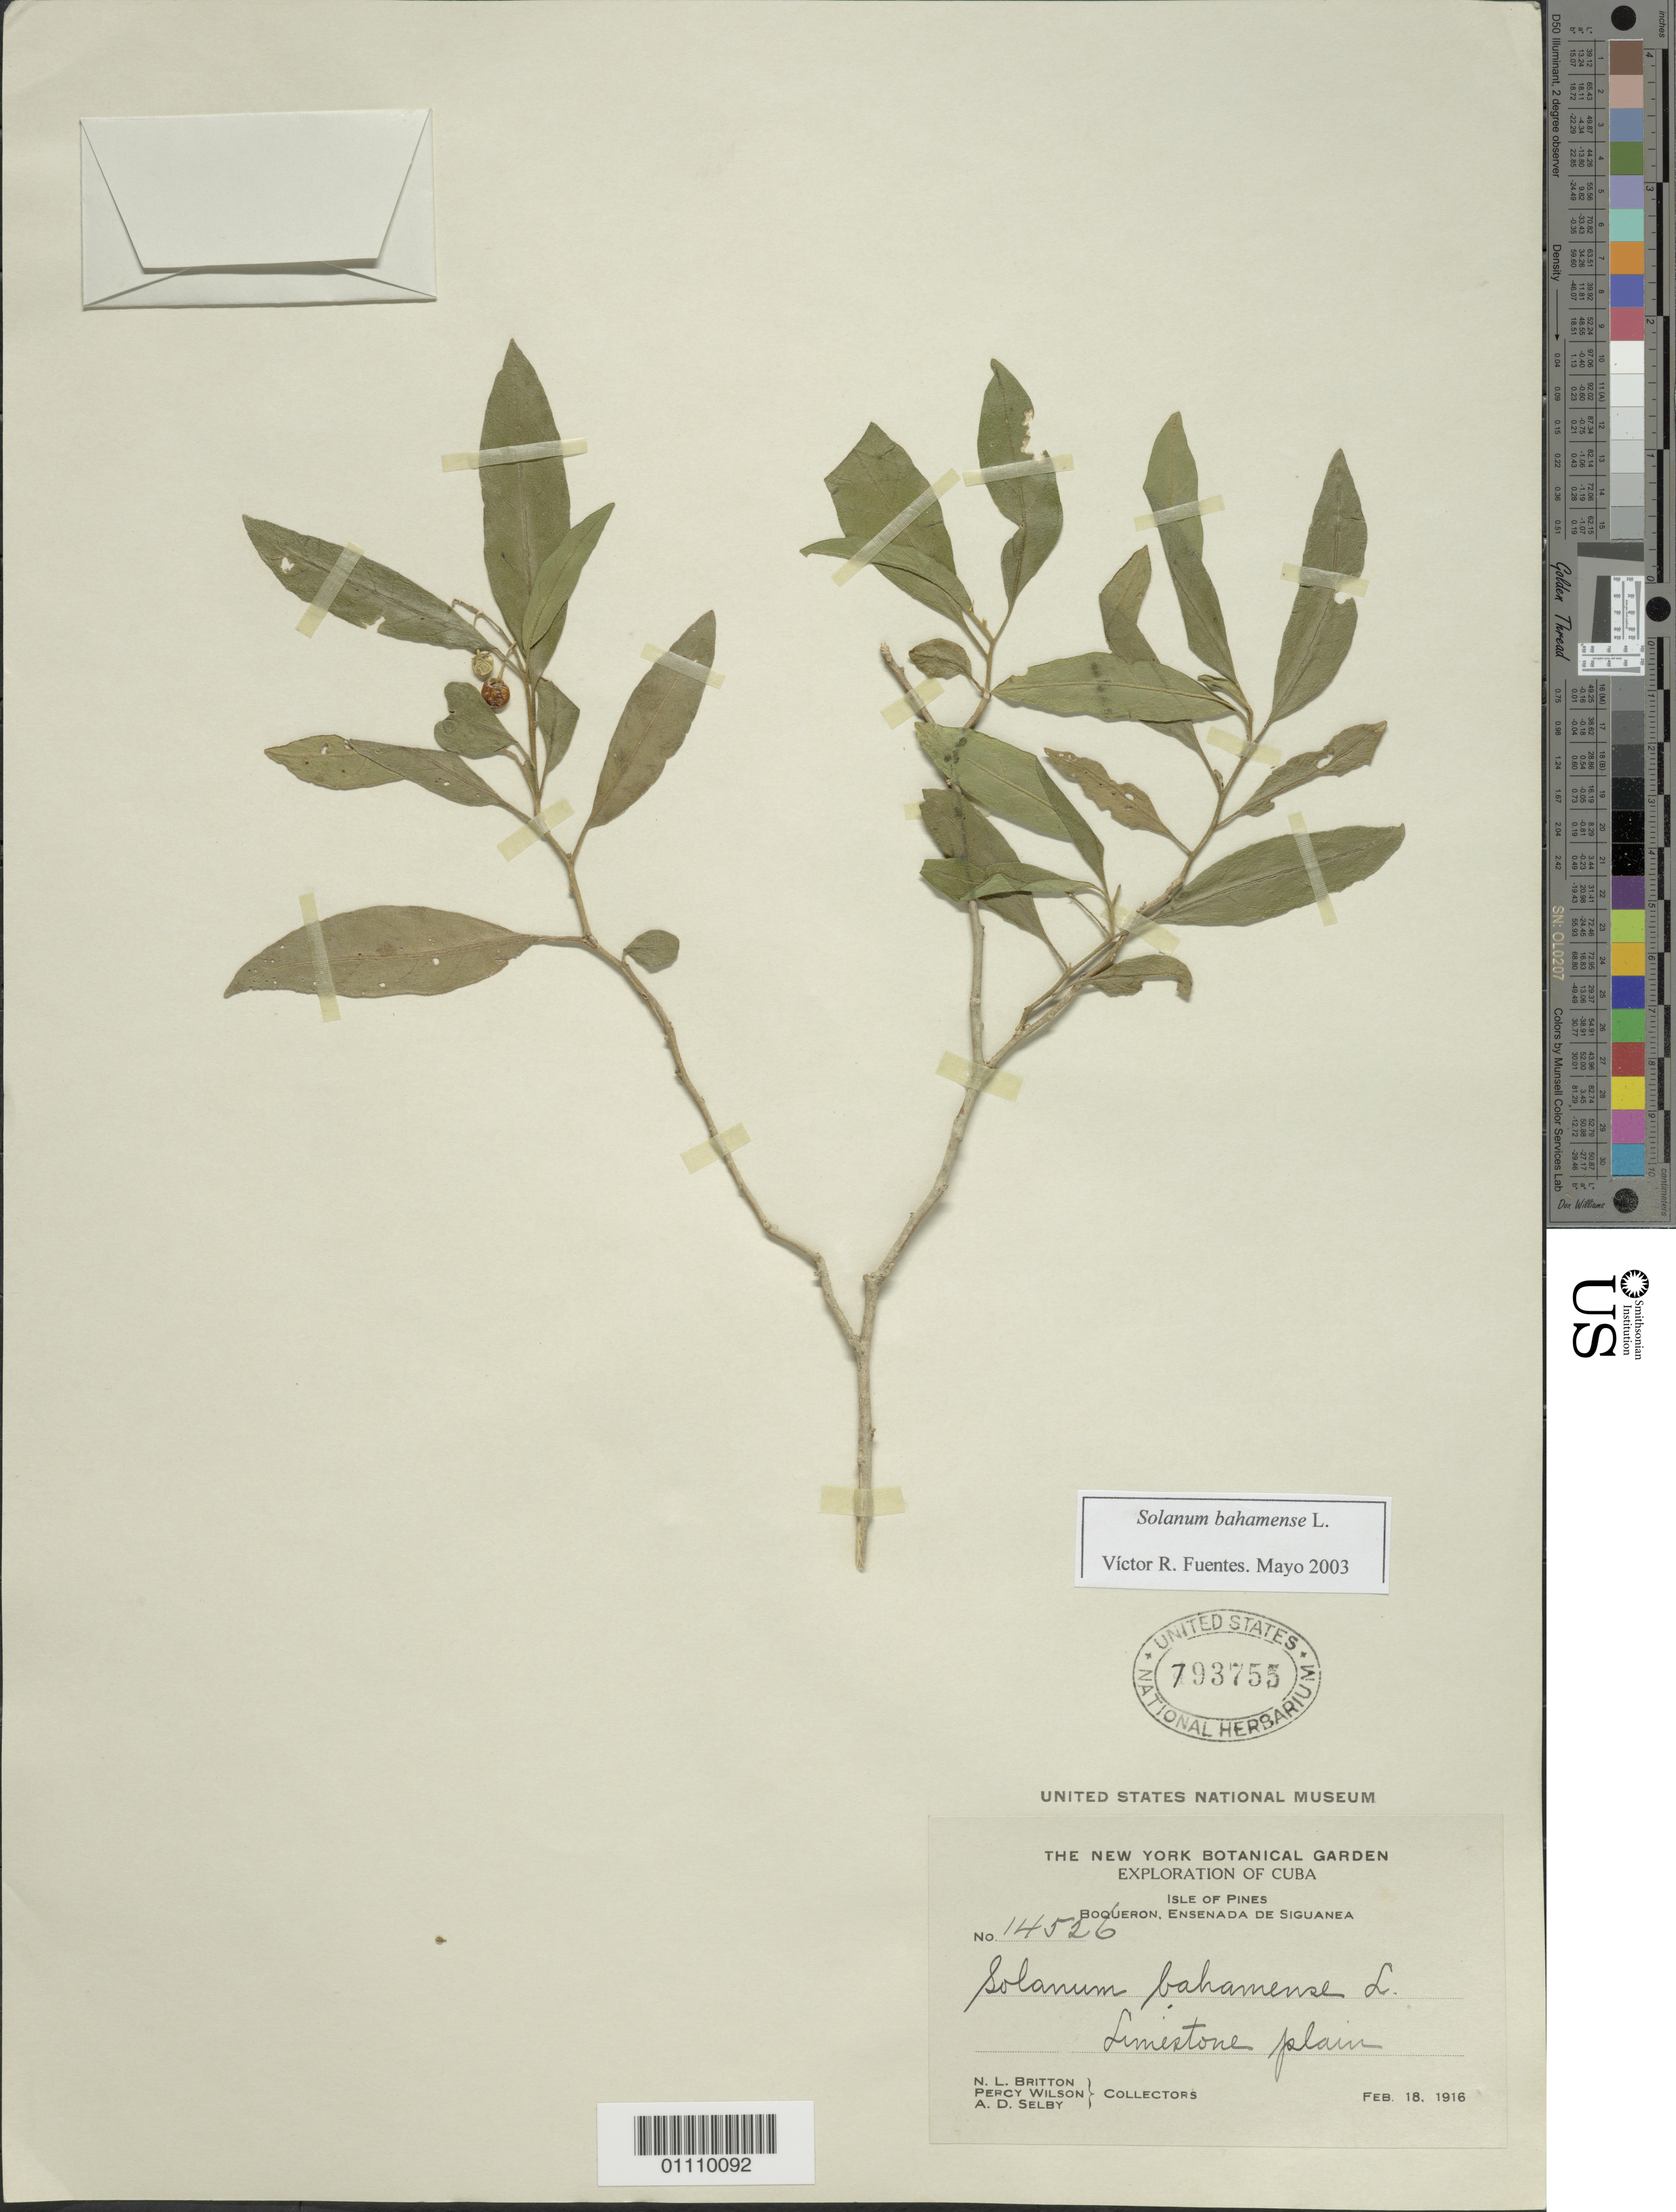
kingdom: Plantae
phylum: Tracheophyta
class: Magnoliopsida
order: Solanales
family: Solanaceae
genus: Solanum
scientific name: Solanum bahamense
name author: L.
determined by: Fuentes, V. R.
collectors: N. Britton, P. Wilson & A. Selby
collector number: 14526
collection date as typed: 18 Feb 1916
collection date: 1916-02-18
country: Cuba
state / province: Isla de La Juventud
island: Isla de la Juventud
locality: Isle of Pines, Boqueron, Ensenada de Siguanea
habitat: Limestone plain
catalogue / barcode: US 793755